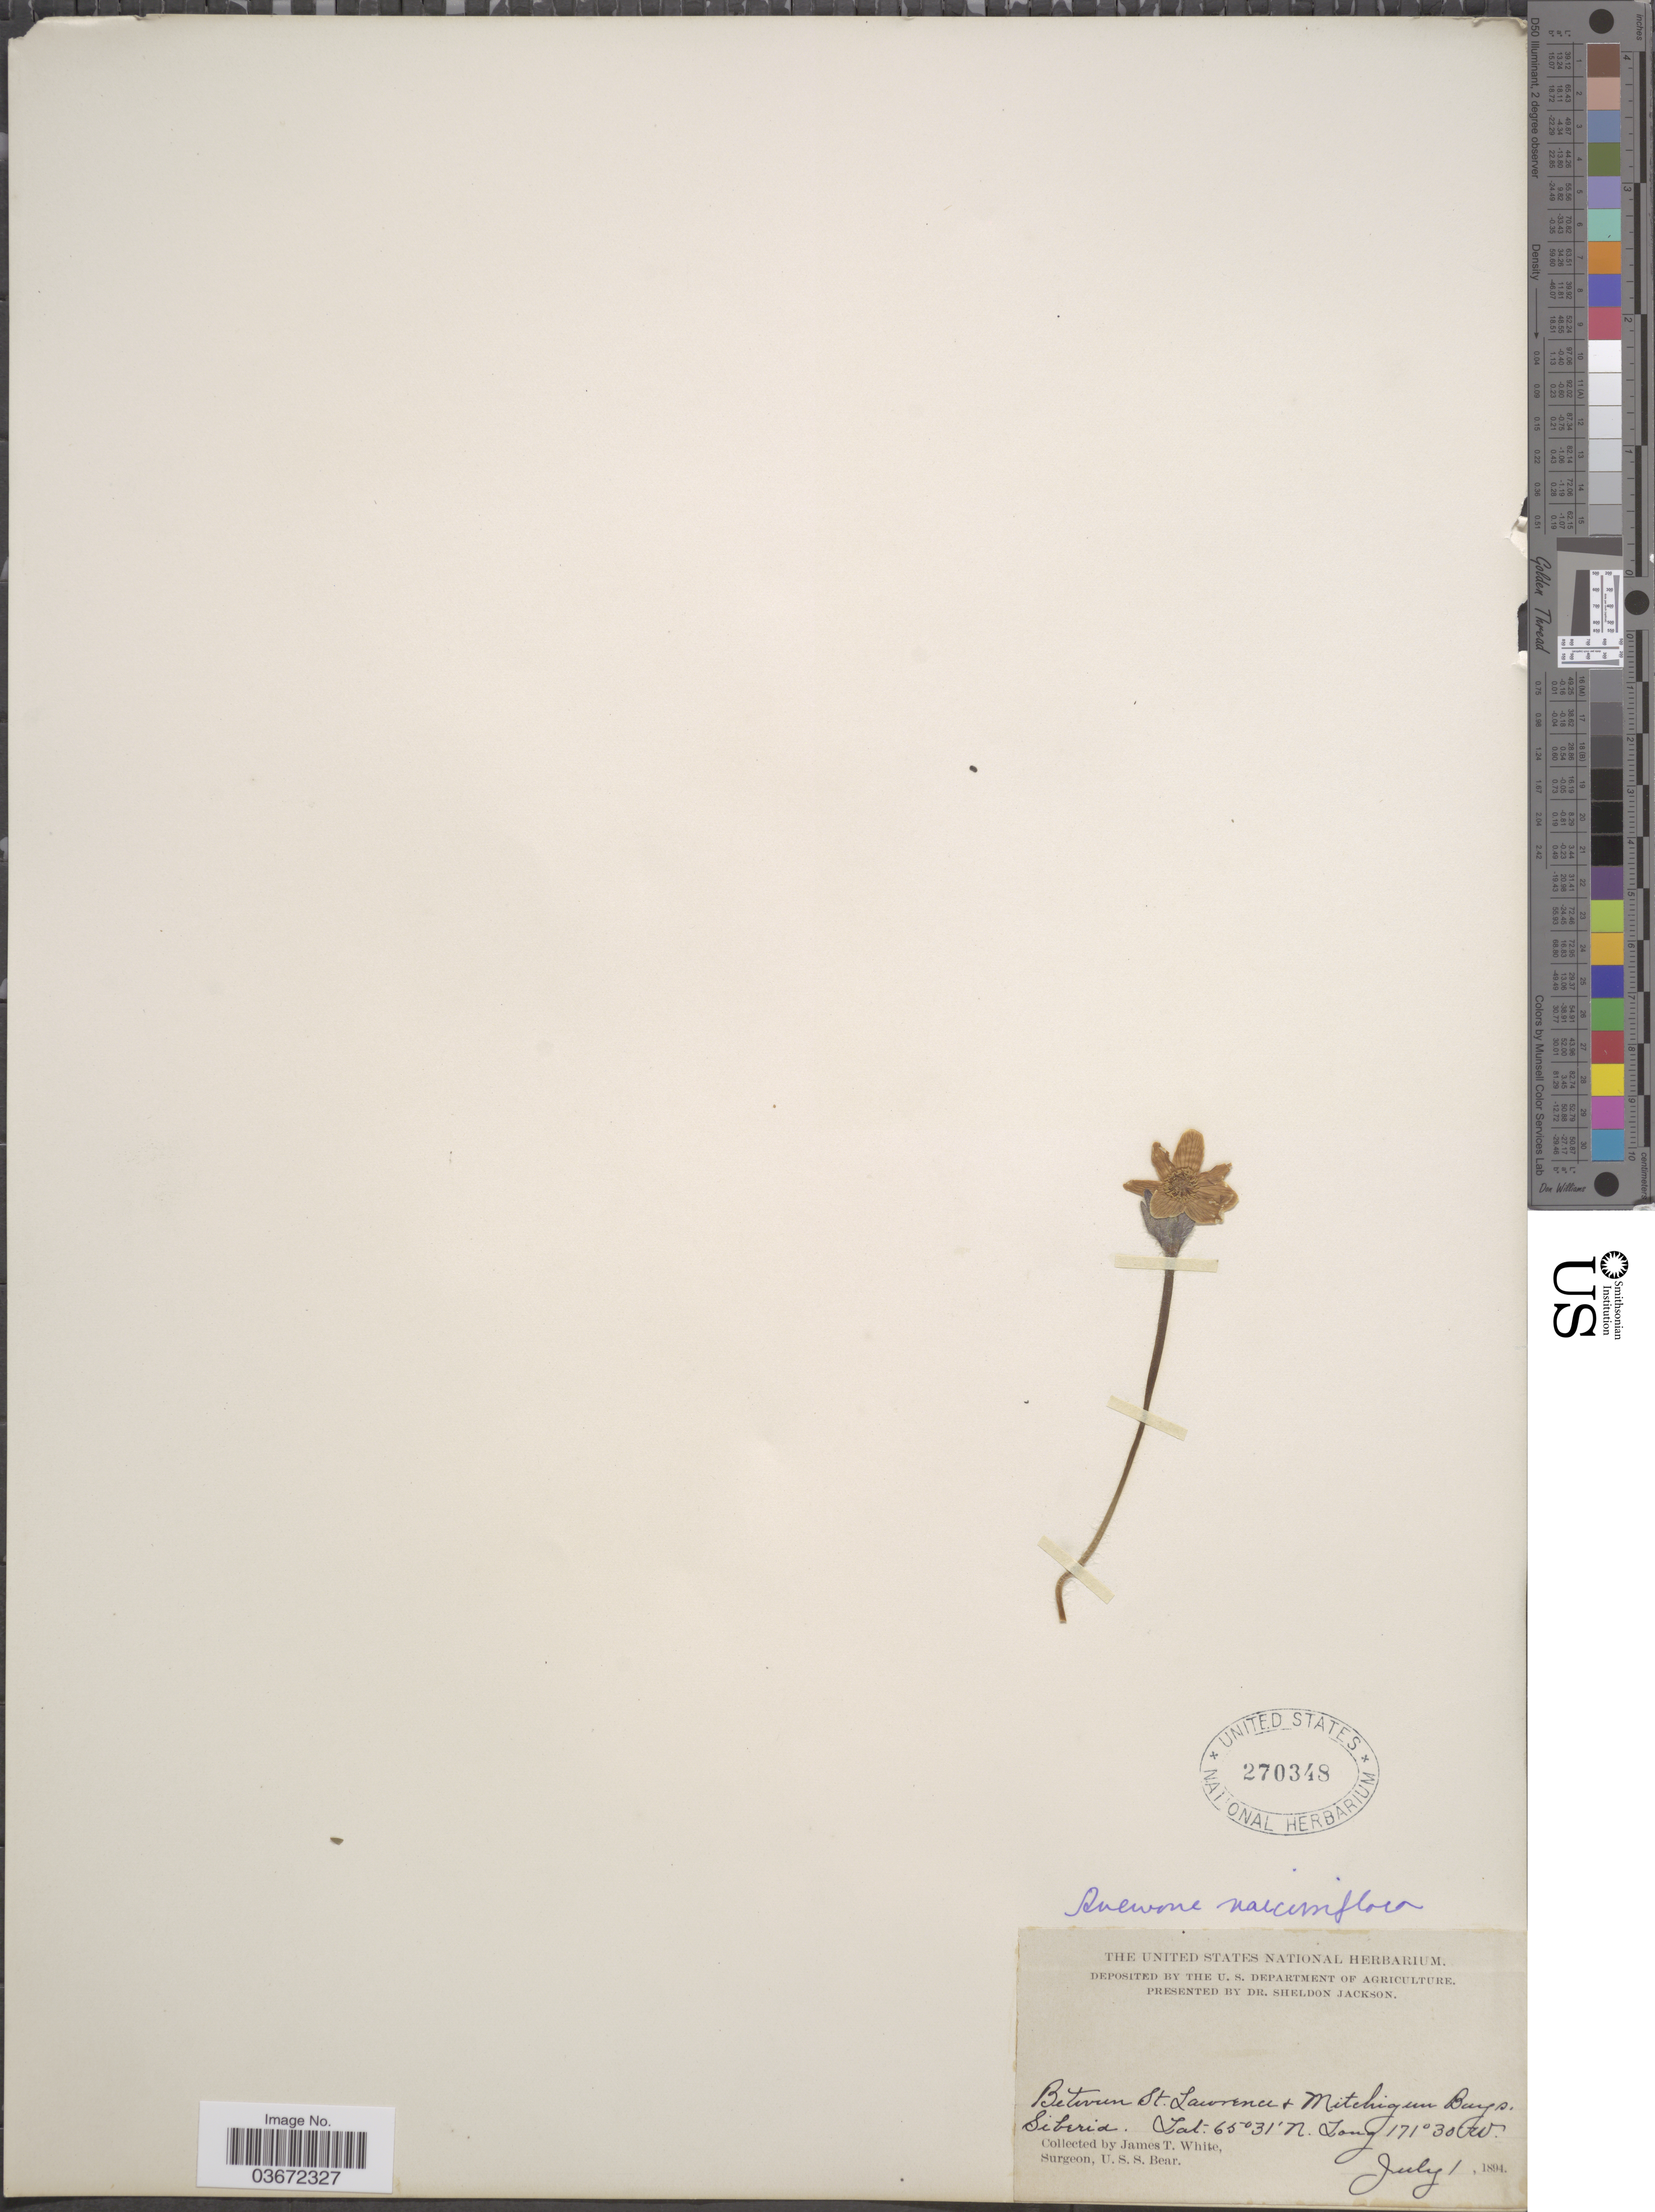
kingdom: Plantae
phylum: Tracheophyta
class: Magnoliopsida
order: Ranunculales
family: Ranunculaceae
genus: Anemone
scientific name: Anemone narcissiflora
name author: L.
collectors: J. T. White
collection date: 1894-07-01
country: Russian Federation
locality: Between St. Lawrence & Mitchigun Bays, Siberia.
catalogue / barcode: US 270348